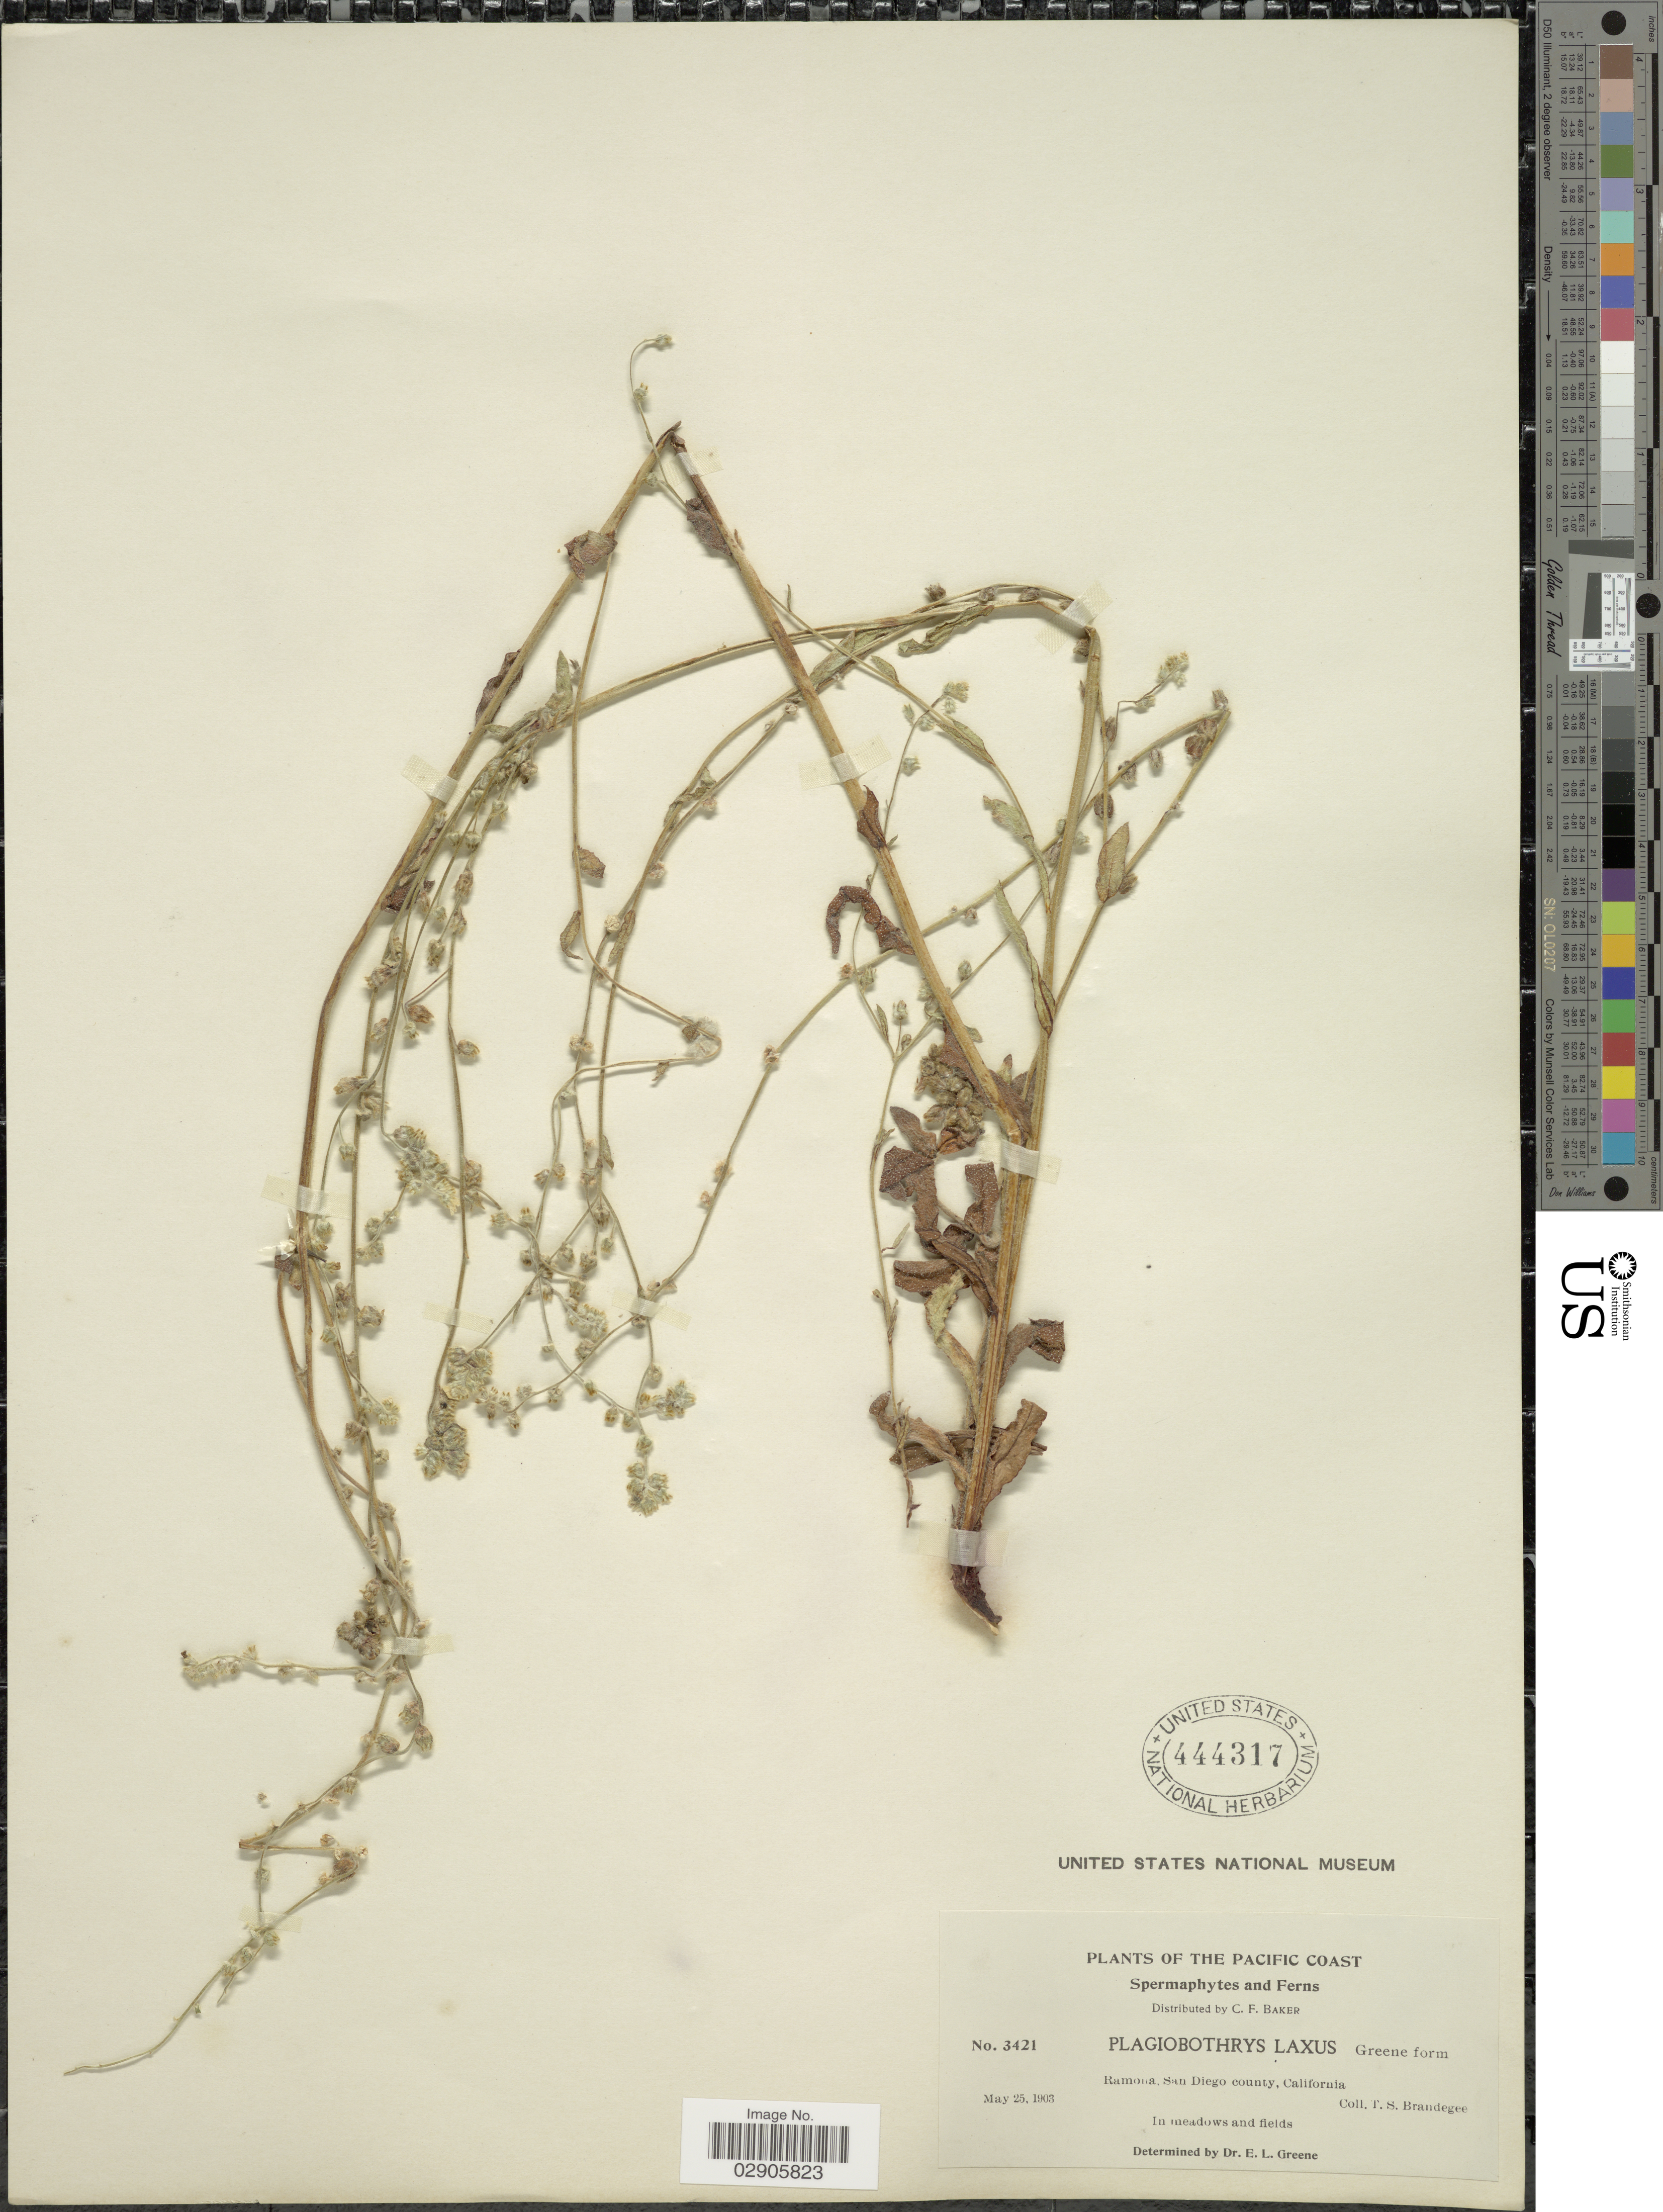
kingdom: Plantae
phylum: Tracheophyta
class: Magnoliopsida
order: Boraginales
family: Boraginaceae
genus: Plagiobothrys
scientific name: Plagiobothrys laxus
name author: Greene ex C.F. Baker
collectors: T. S. Brandegee (herbarium)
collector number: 3421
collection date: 1903-05-25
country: United States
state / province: California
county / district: San Diego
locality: The Pacific Coast. Ramona, San Diego county.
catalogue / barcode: US 444317